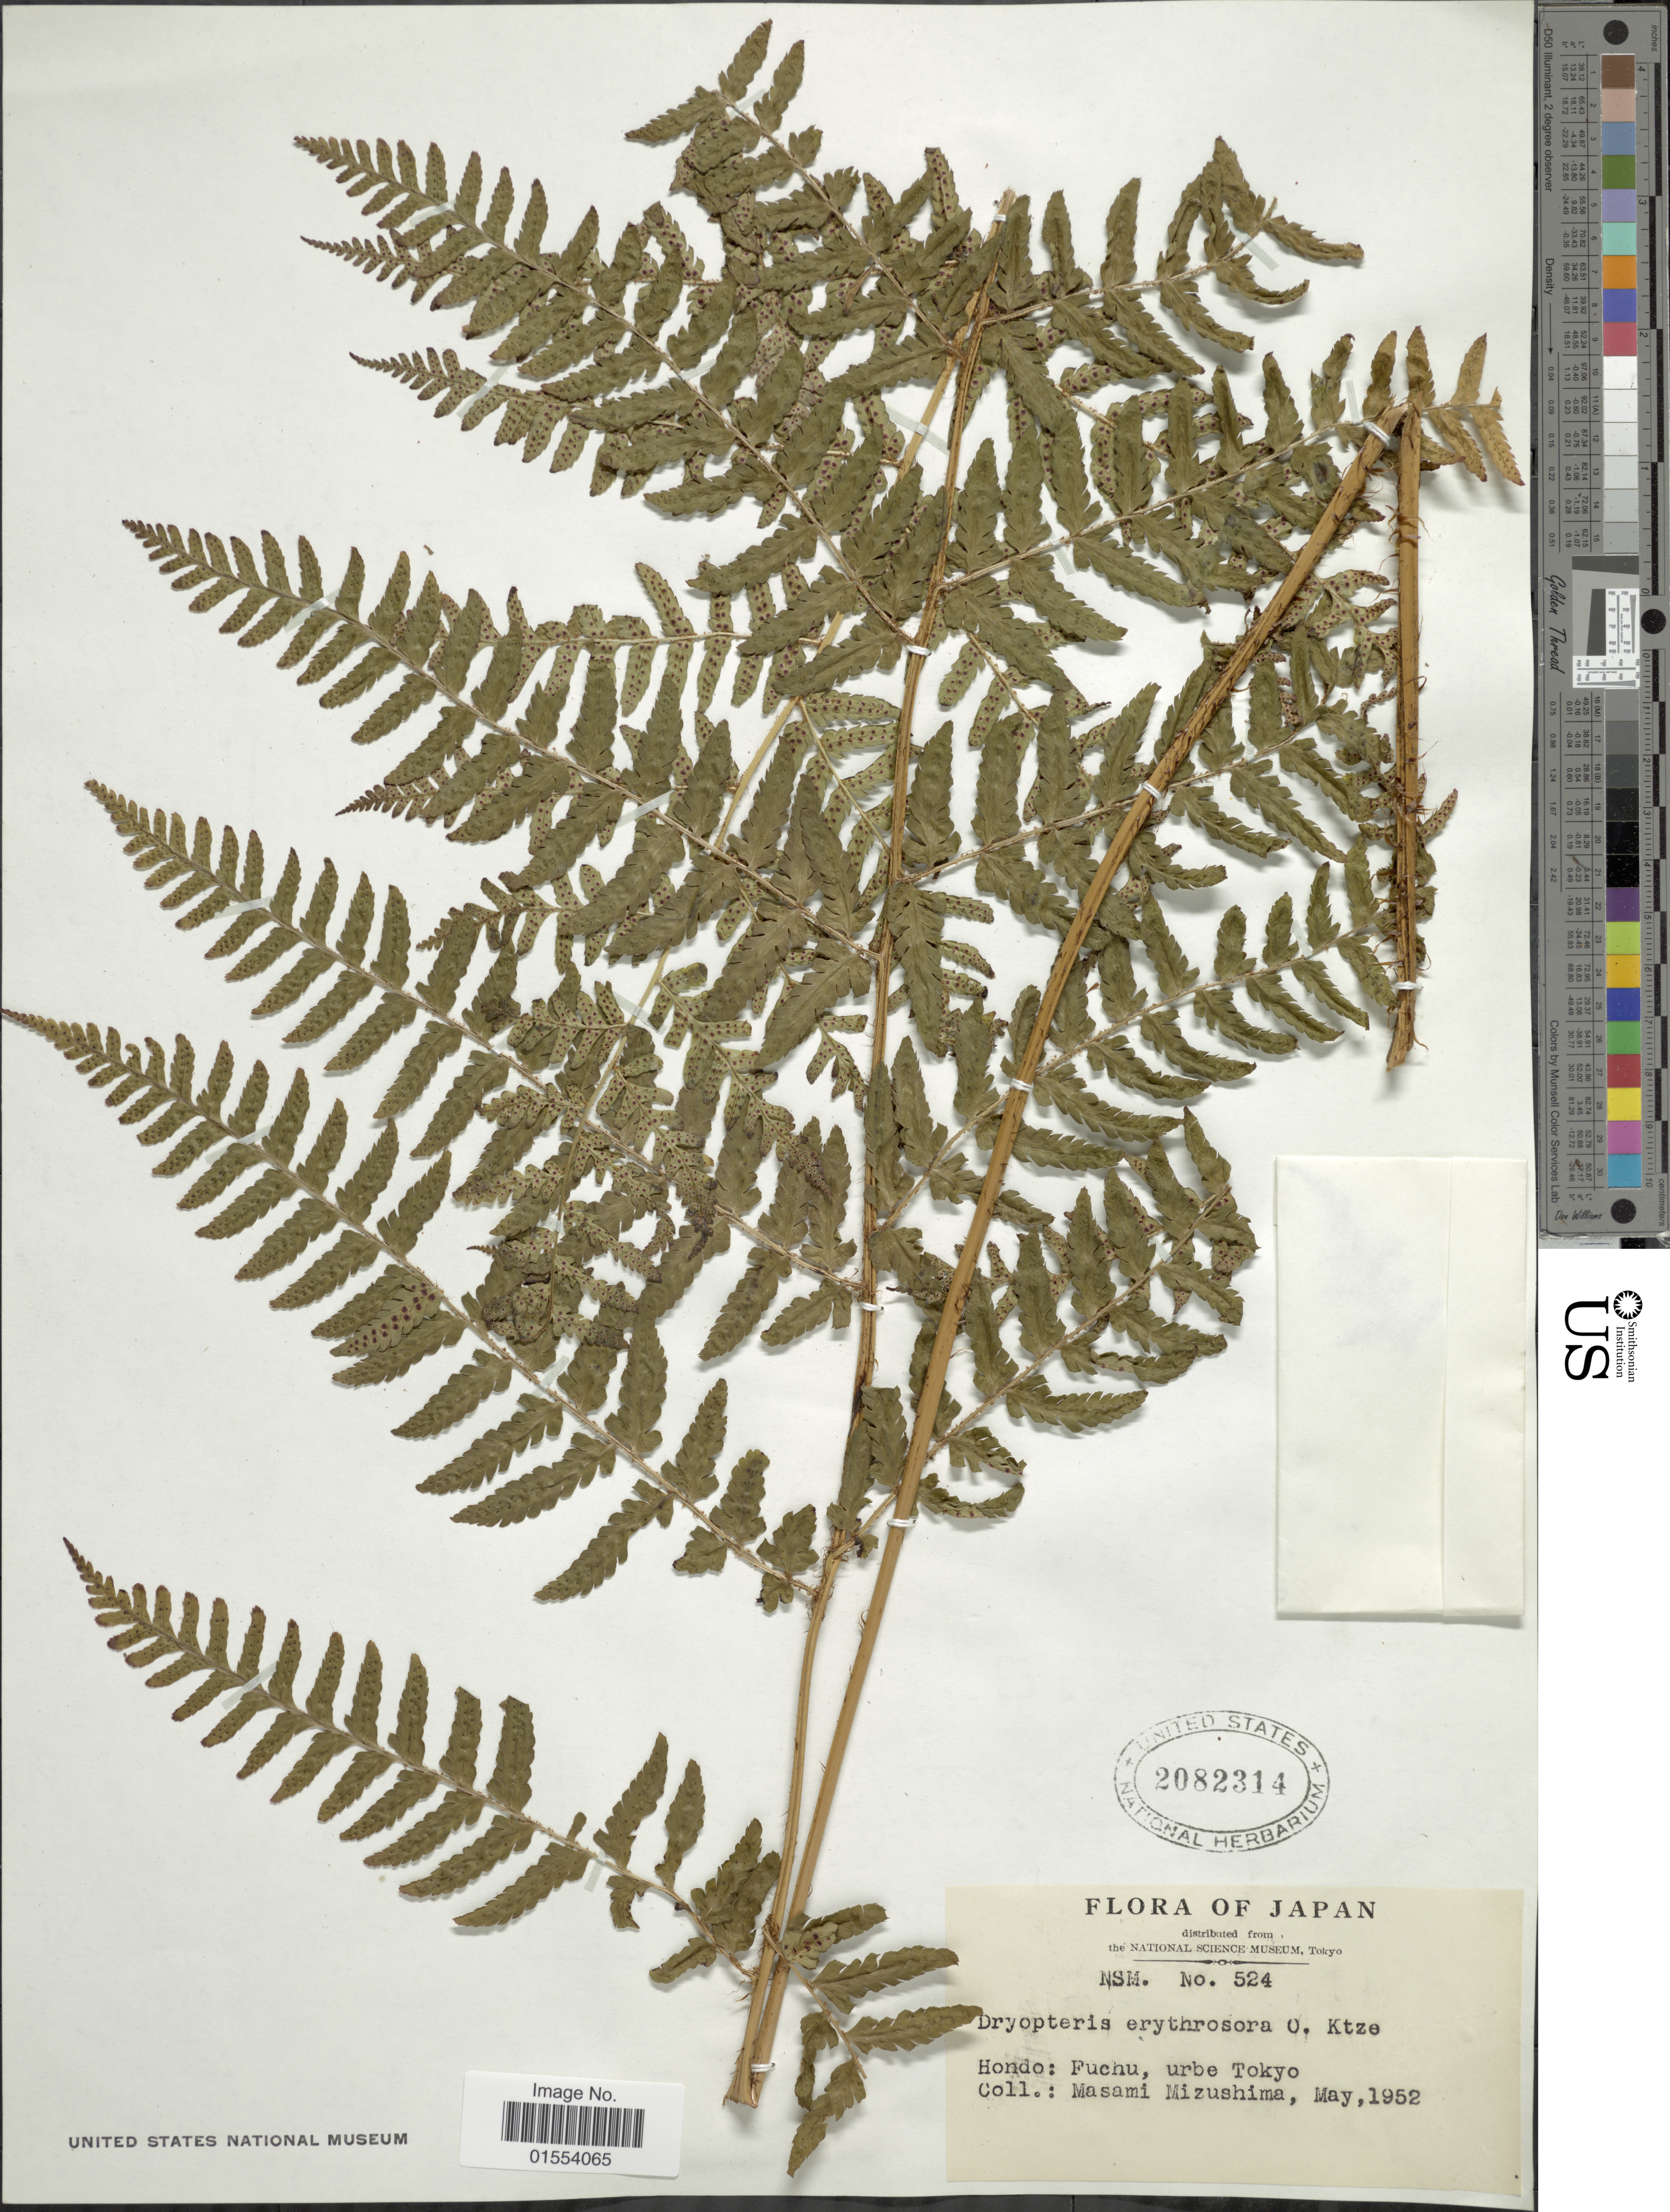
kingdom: Plantae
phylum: Tracheophyta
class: Polypodiopsida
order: Polypodiales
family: Dryopteridaceae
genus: Dryopteris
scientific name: Dryopteris erythrosora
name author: (D.C. Eaton) Kuntze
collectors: M. Mizushima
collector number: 524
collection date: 1952-05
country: Japan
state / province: Tokyo, Federal City of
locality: Japan, Hondo: Fuchu, urbe Kyoto.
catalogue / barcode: US 2082314